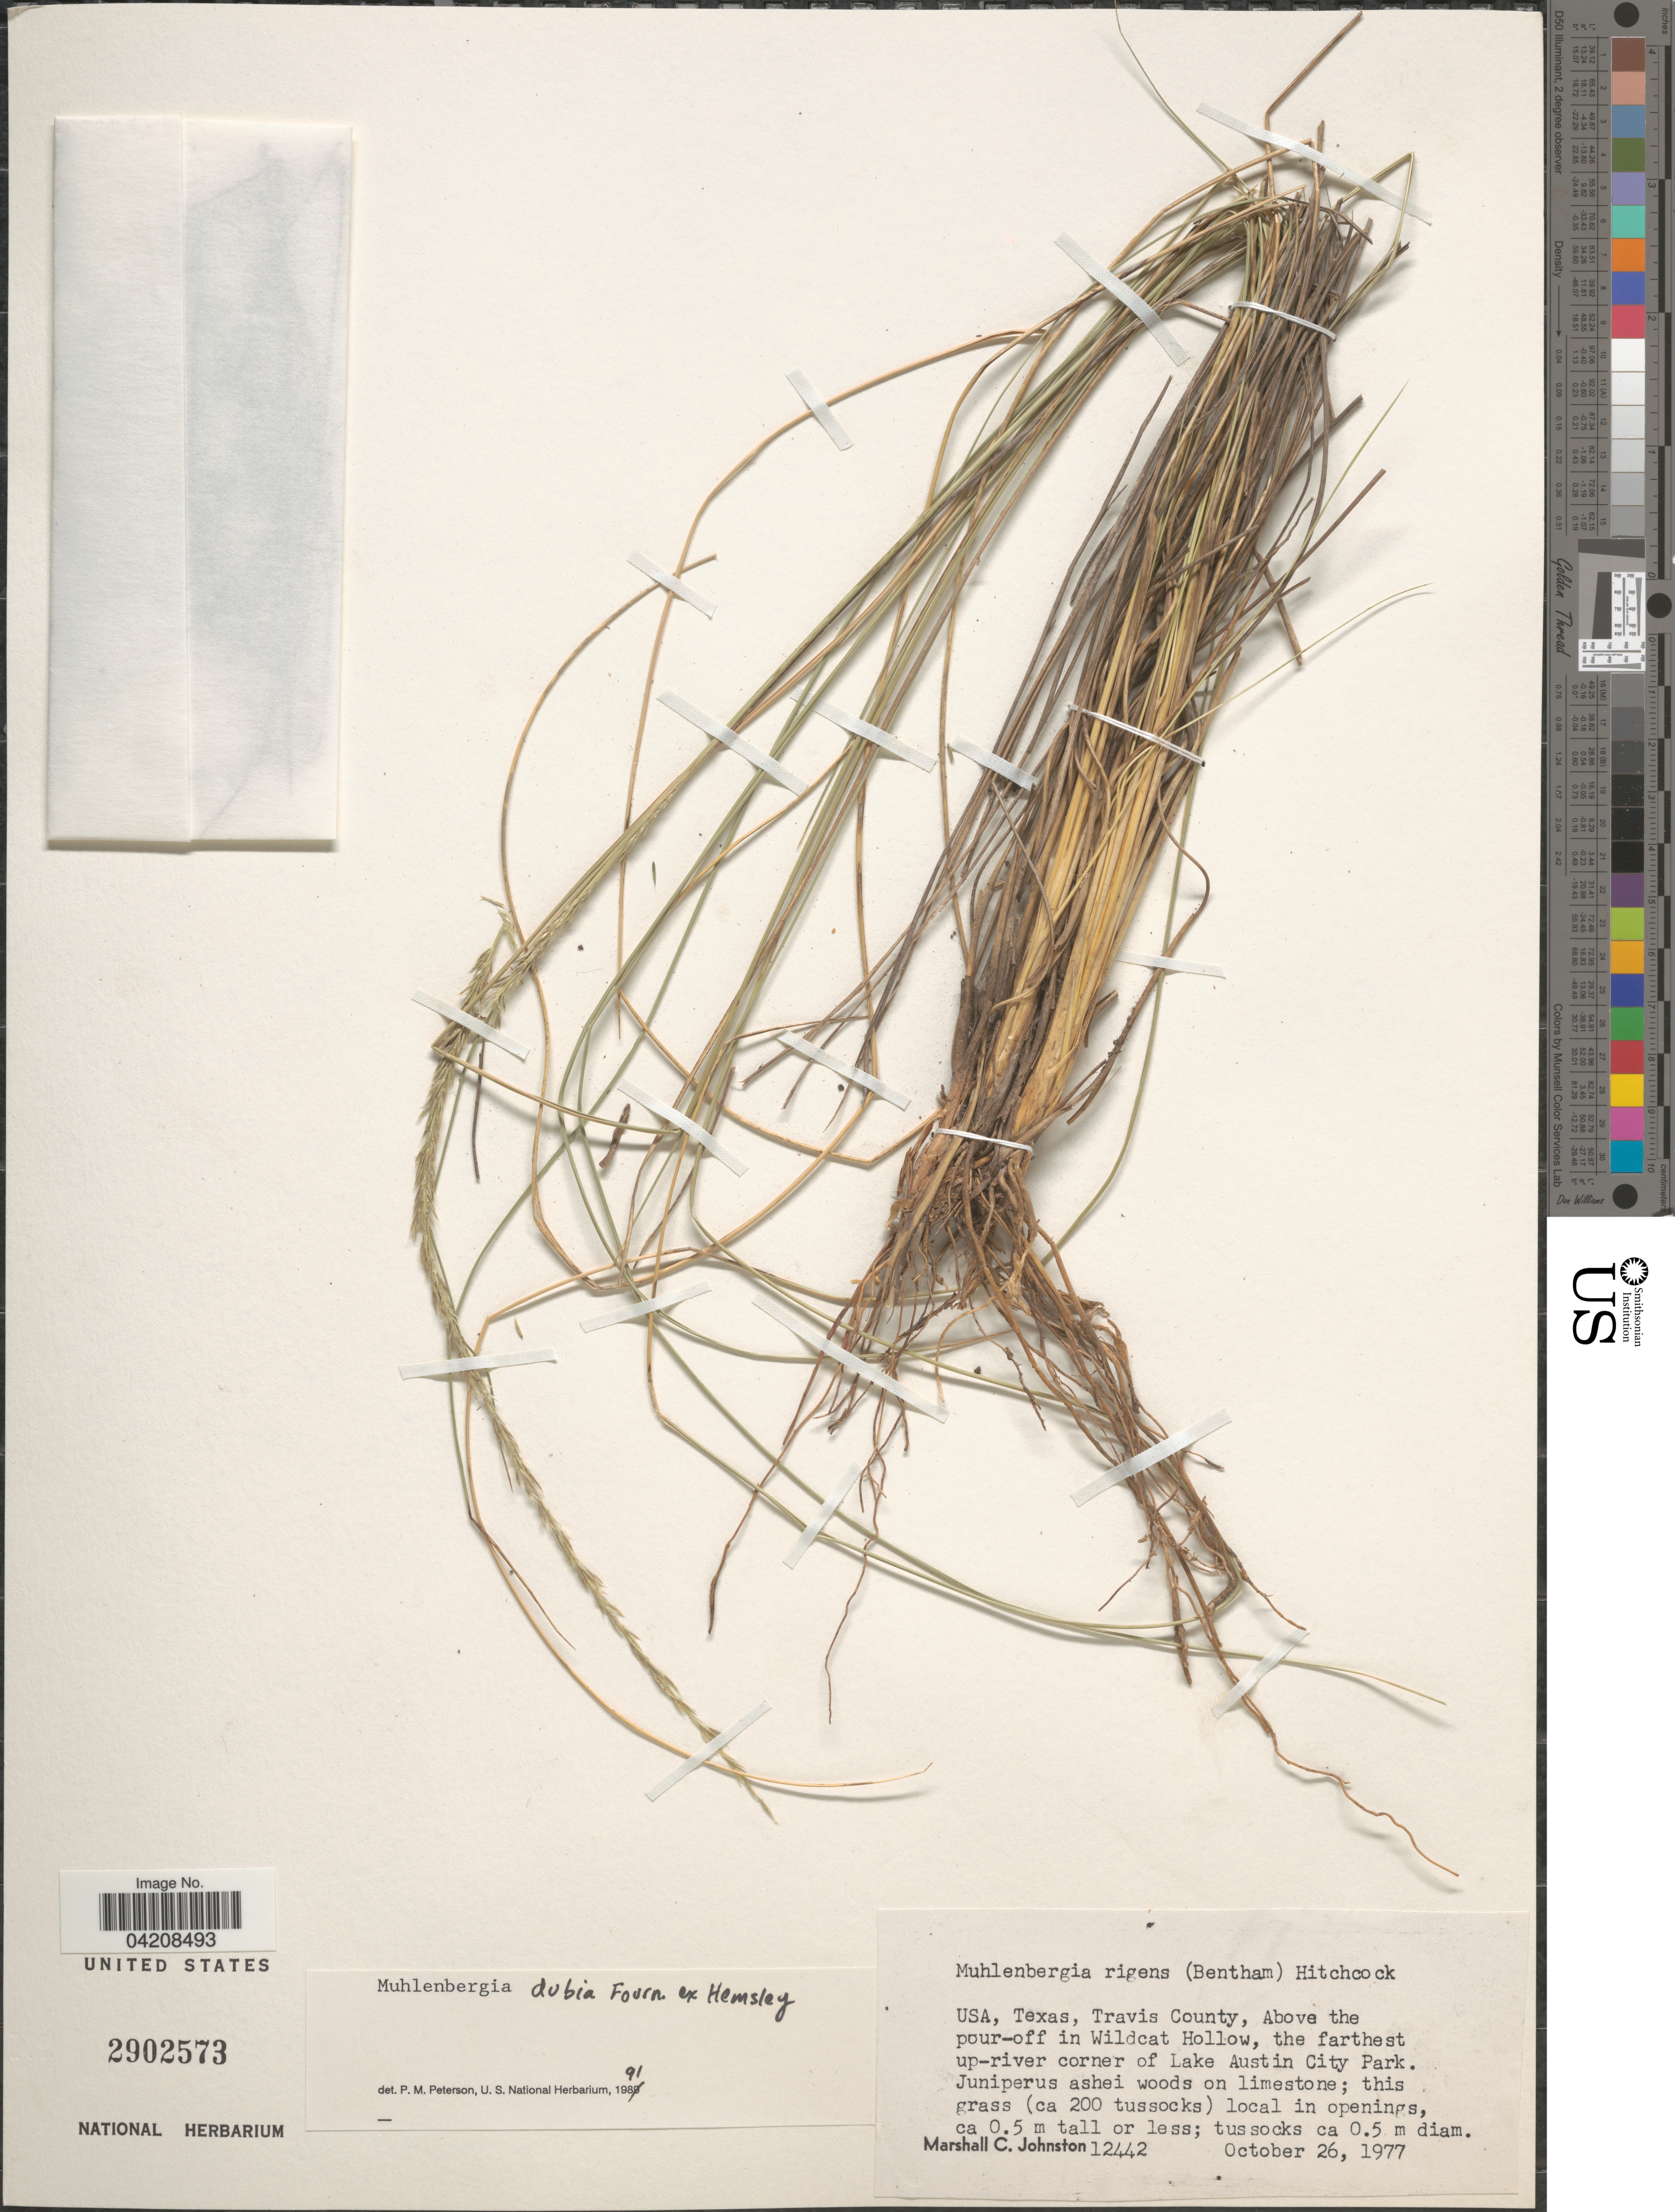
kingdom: Plantae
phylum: Tracheophyta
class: Liliopsida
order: Poales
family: Poaceae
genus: Muhlenbergia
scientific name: Muhlenbergia dubia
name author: E. Fourn.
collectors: M. Johnston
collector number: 12442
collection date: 1977-10-26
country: United States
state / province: Texas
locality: Travis County, Above the pour-off in Wildcat Hollow, the farthest up-river corner of Lake Austin City Park.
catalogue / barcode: US 2902573